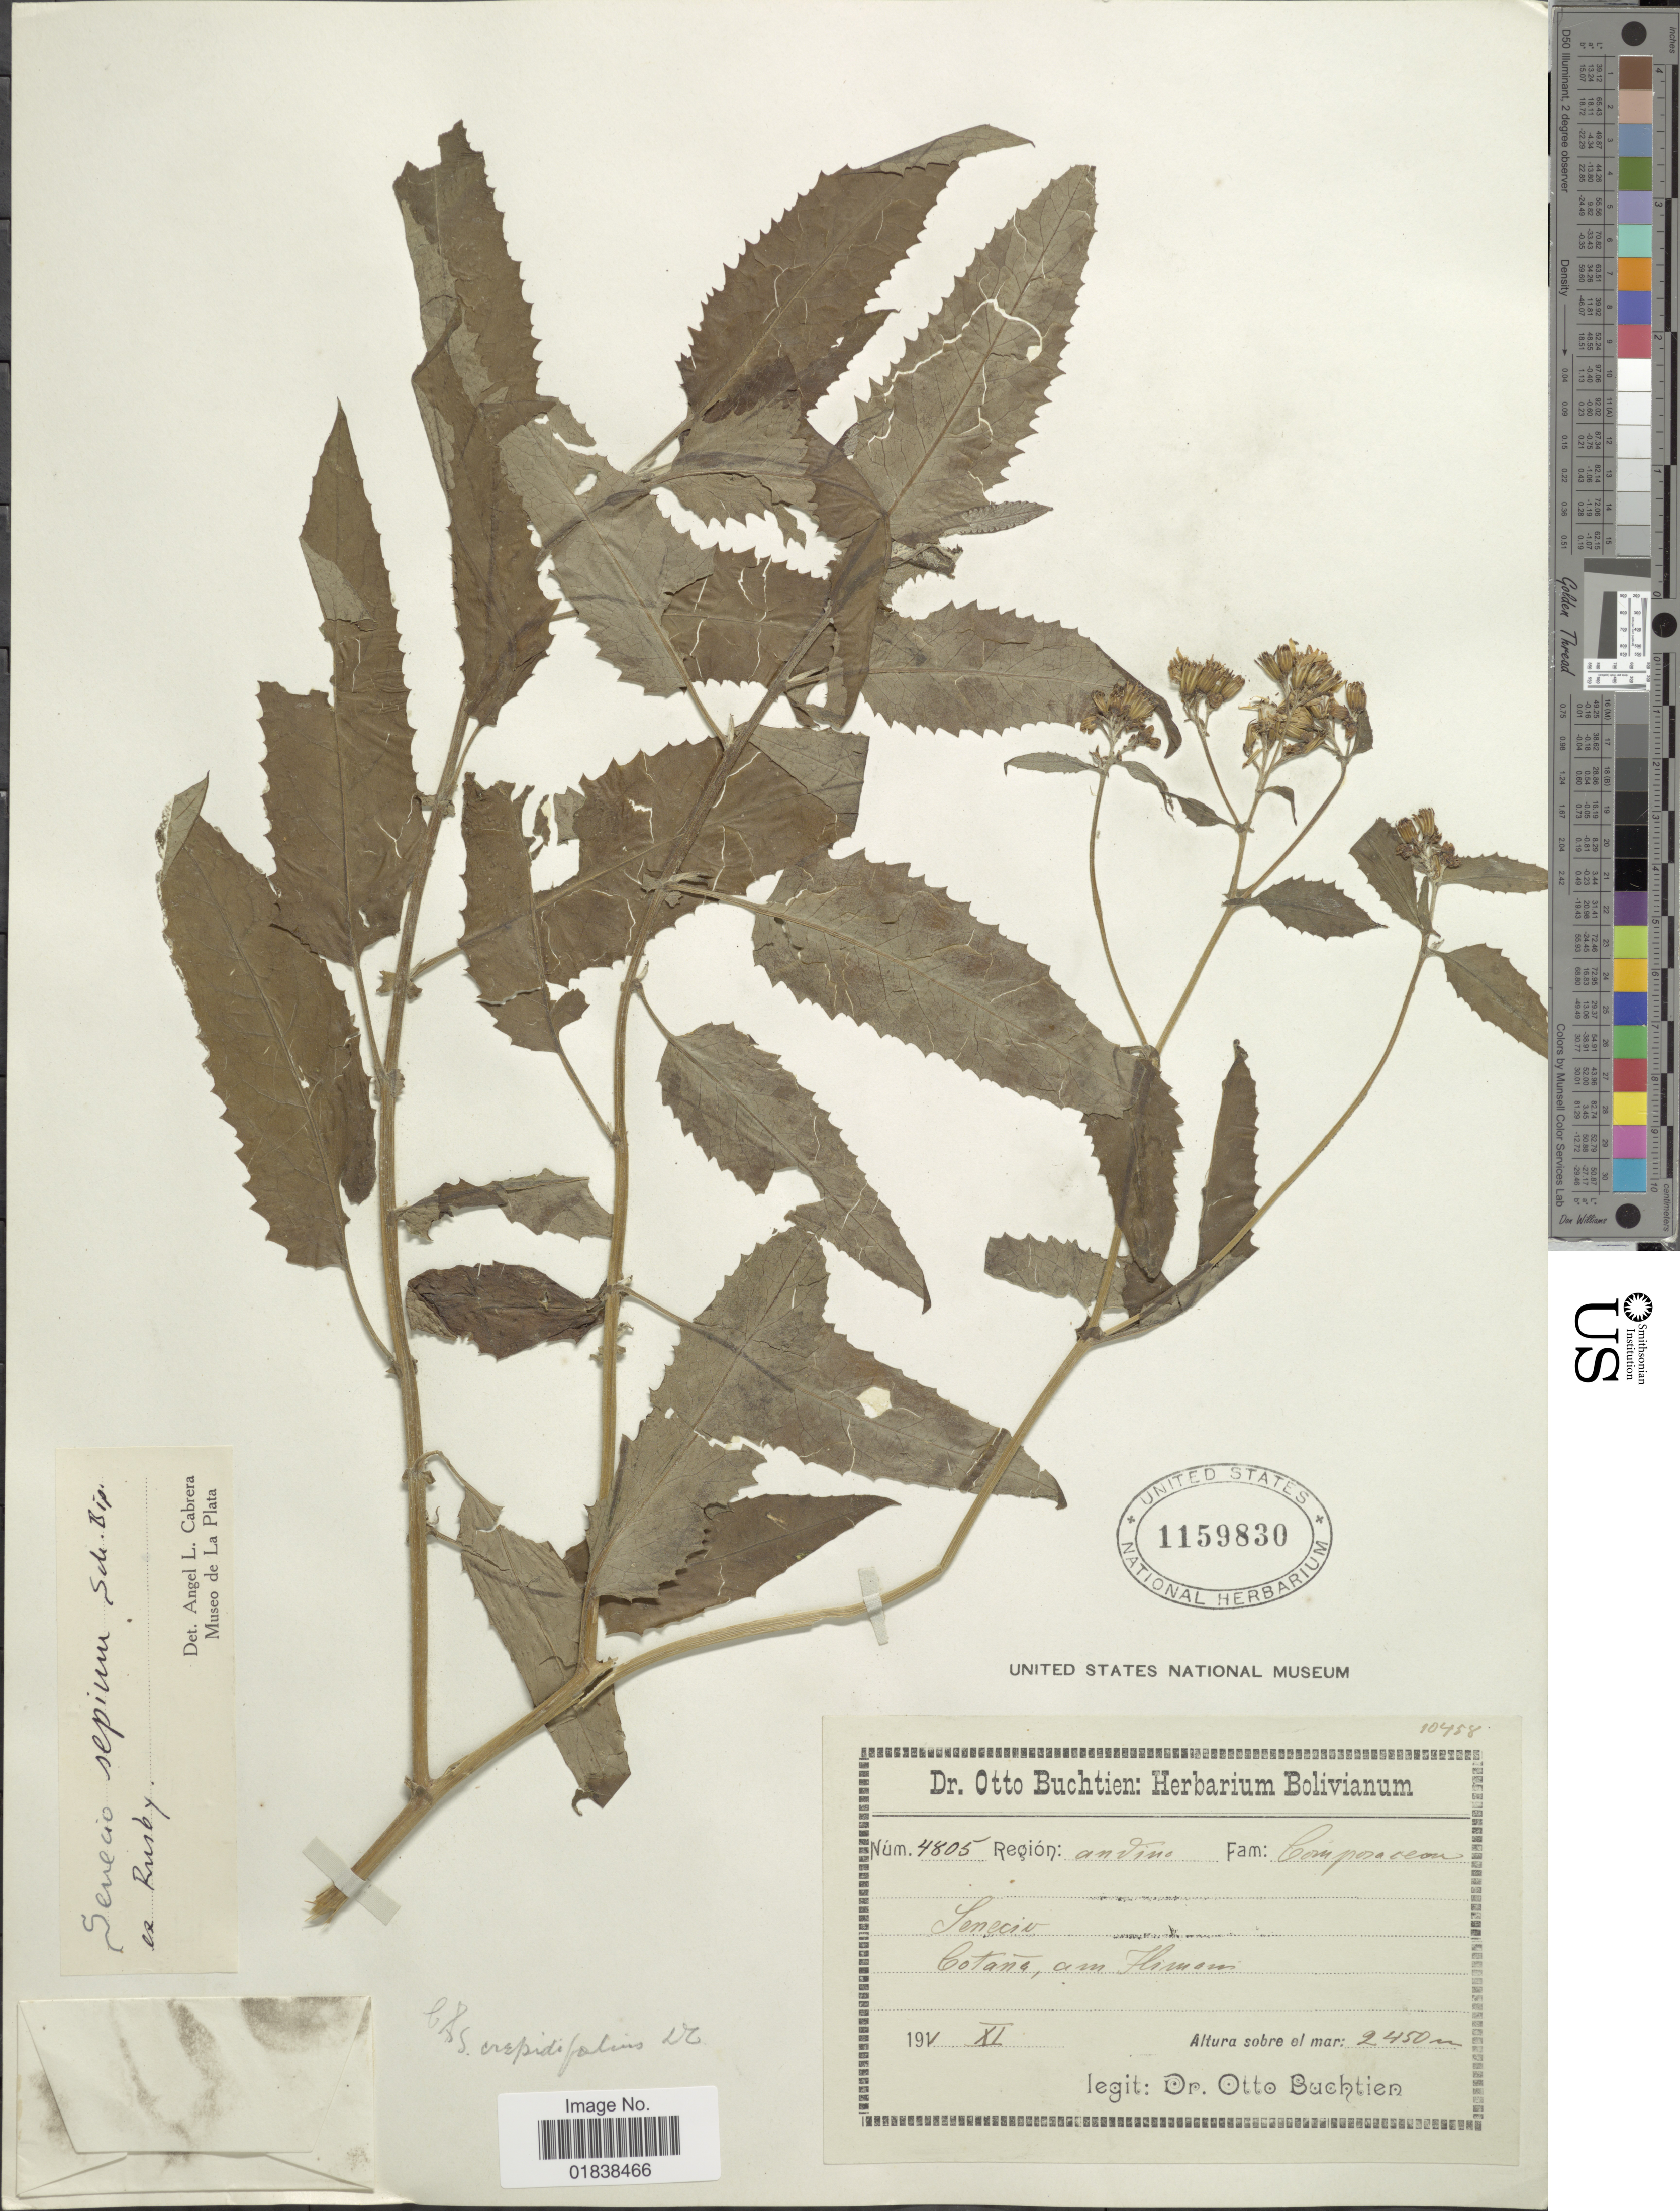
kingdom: Plantae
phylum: Tracheophyta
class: Magnoliopsida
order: Asterales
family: Asteraceae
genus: Senecio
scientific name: Senecio sepium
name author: Sch. Bip. ex Rusby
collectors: O. Buchtien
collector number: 4805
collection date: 1911-11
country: Bolivia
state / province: La Paz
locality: Cotaña, Illimani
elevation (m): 2450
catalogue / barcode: US 1159830